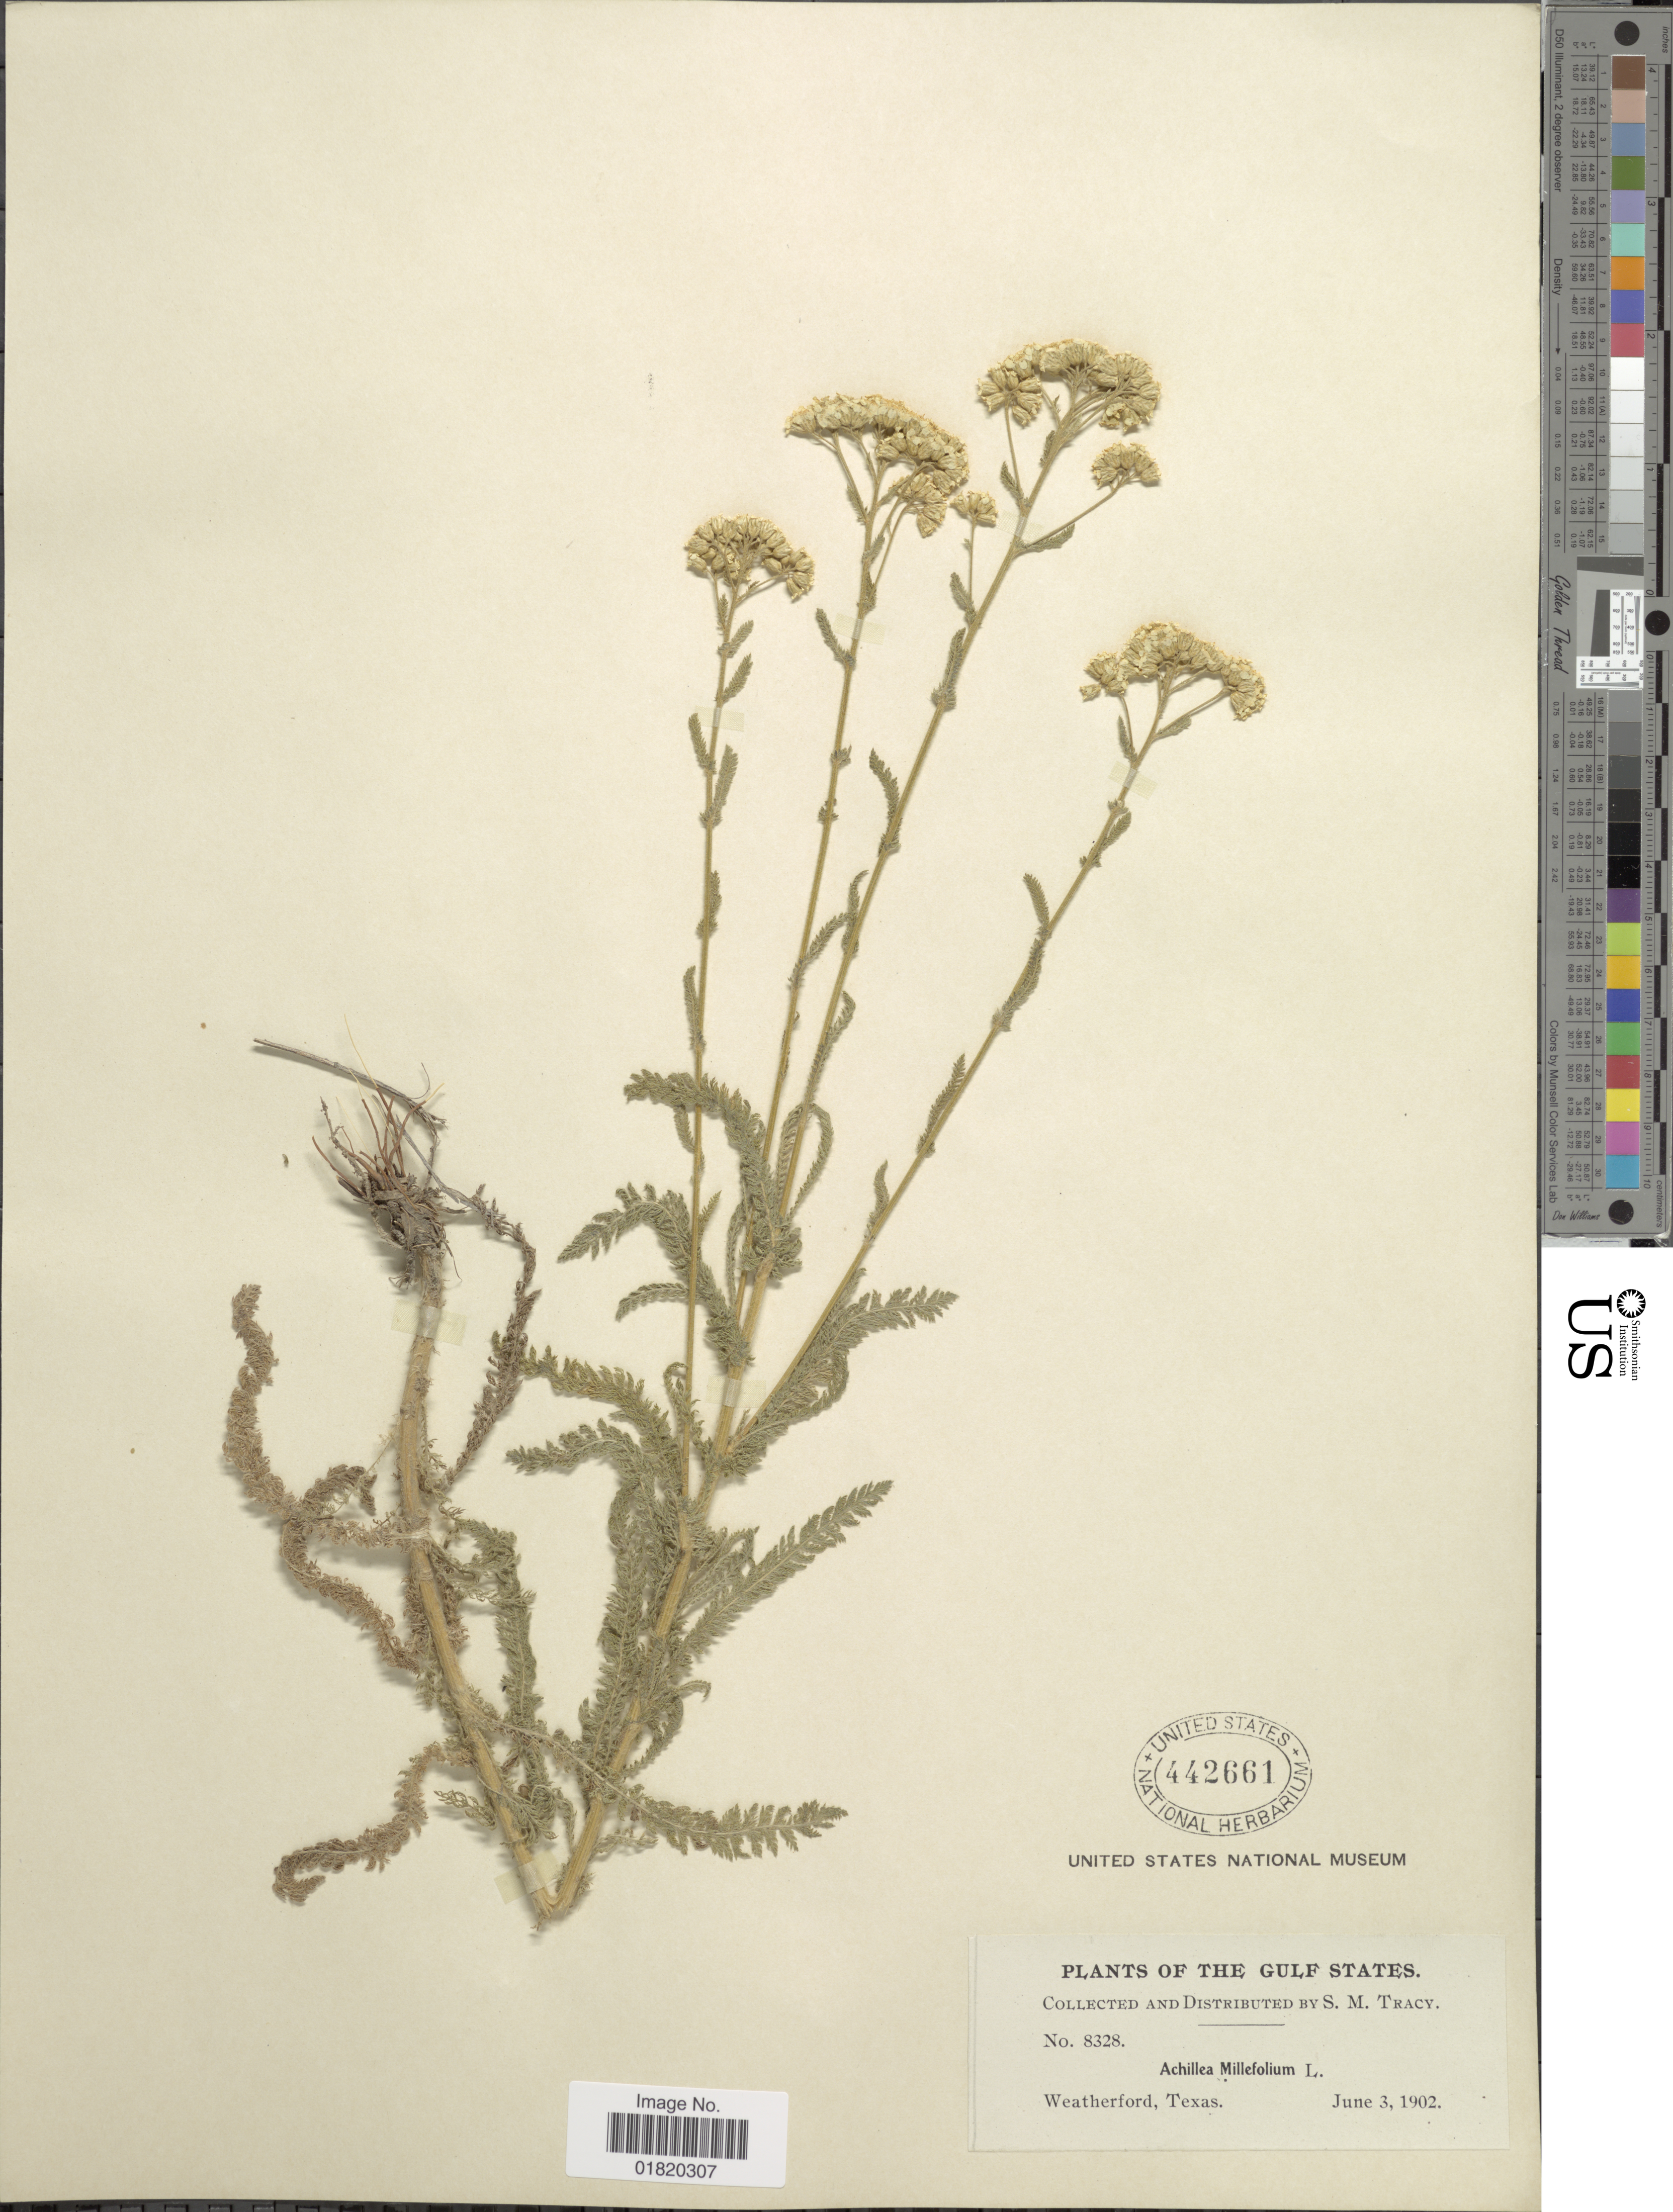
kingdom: Plantae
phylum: Tracheophyta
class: Magnoliopsida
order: Asterales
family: Asteraceae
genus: Achillea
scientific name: Achillea occidentalis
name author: (DC.) Raf. ex Rydb.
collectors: S. M. Tracy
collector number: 8328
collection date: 1902-06-03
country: United States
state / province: Texas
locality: The Gulf States. Weatherford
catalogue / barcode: US 442661